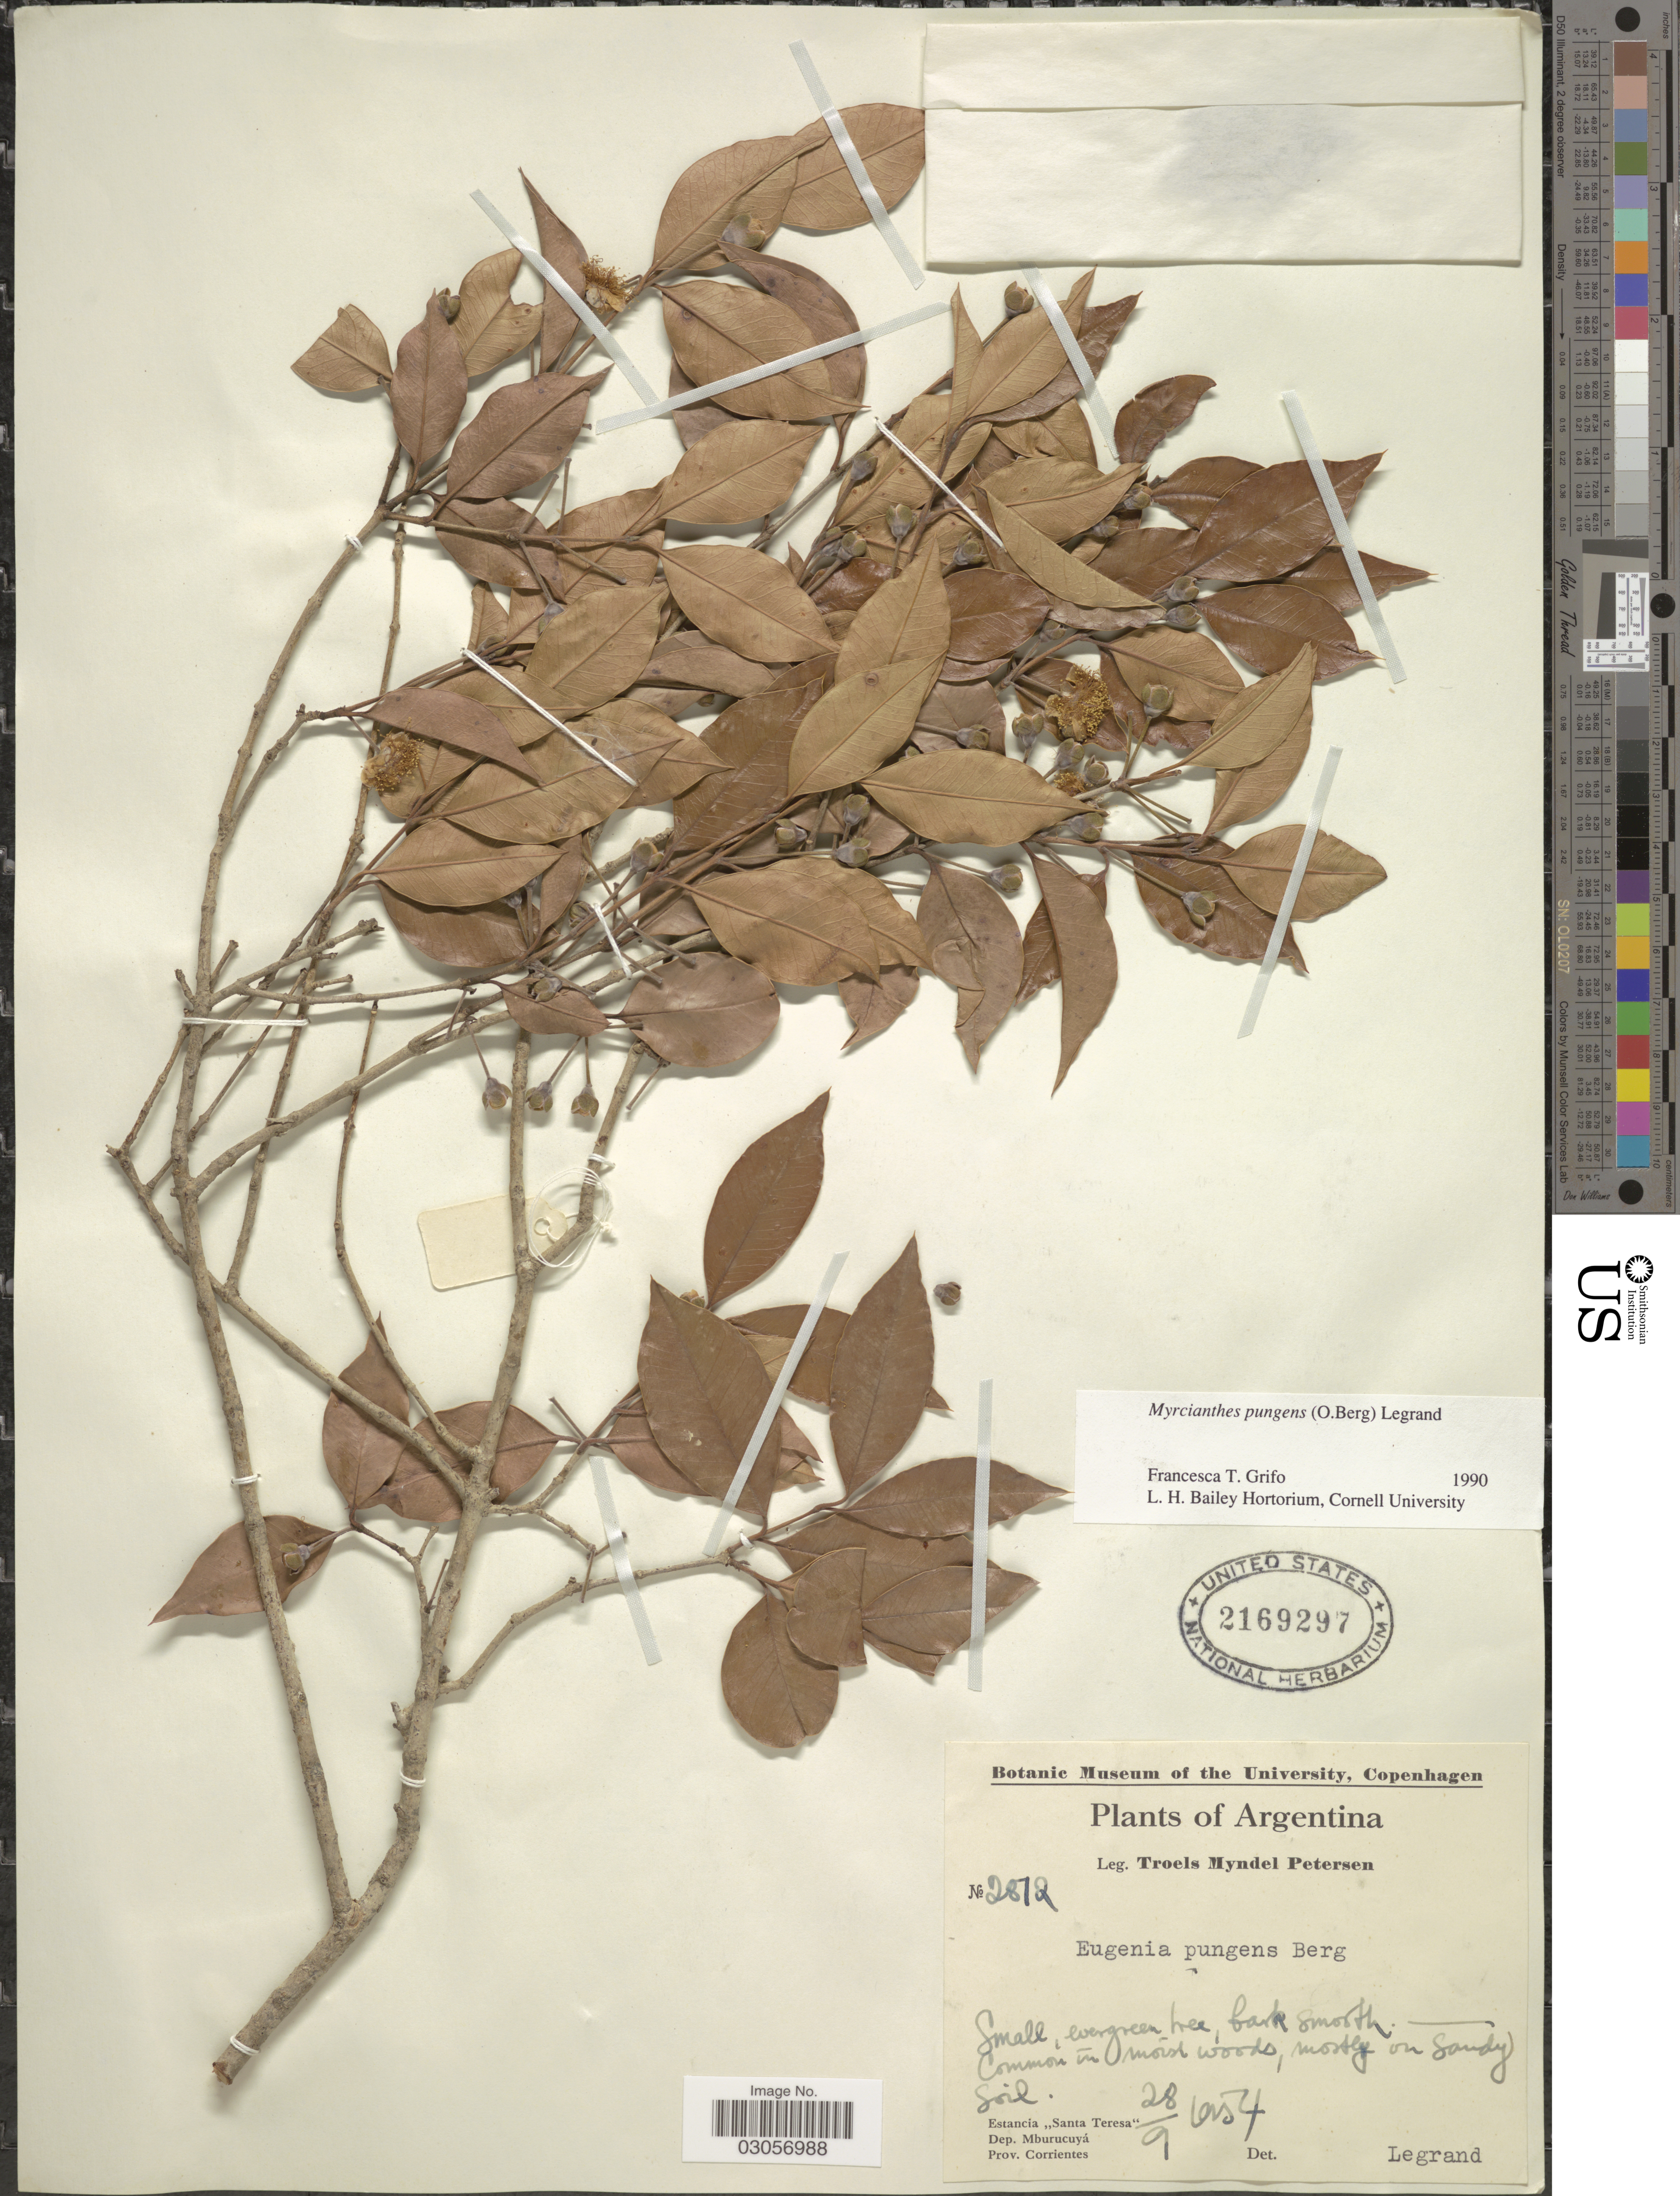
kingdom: Plantae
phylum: Tracheophyta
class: Magnoliopsida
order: Myrtales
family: Myrtaceae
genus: Myrcianthes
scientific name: Myrcianthes pungens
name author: (O. Berg) D. Legrand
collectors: T. M. Petersen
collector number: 2872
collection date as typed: Transcribed d/m/y: 28/7/74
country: Argentina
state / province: Corrientes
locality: Estancia "Santa Teresa", Dep. Mburucuyá, Prov. Corrientes.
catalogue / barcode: US 2169297